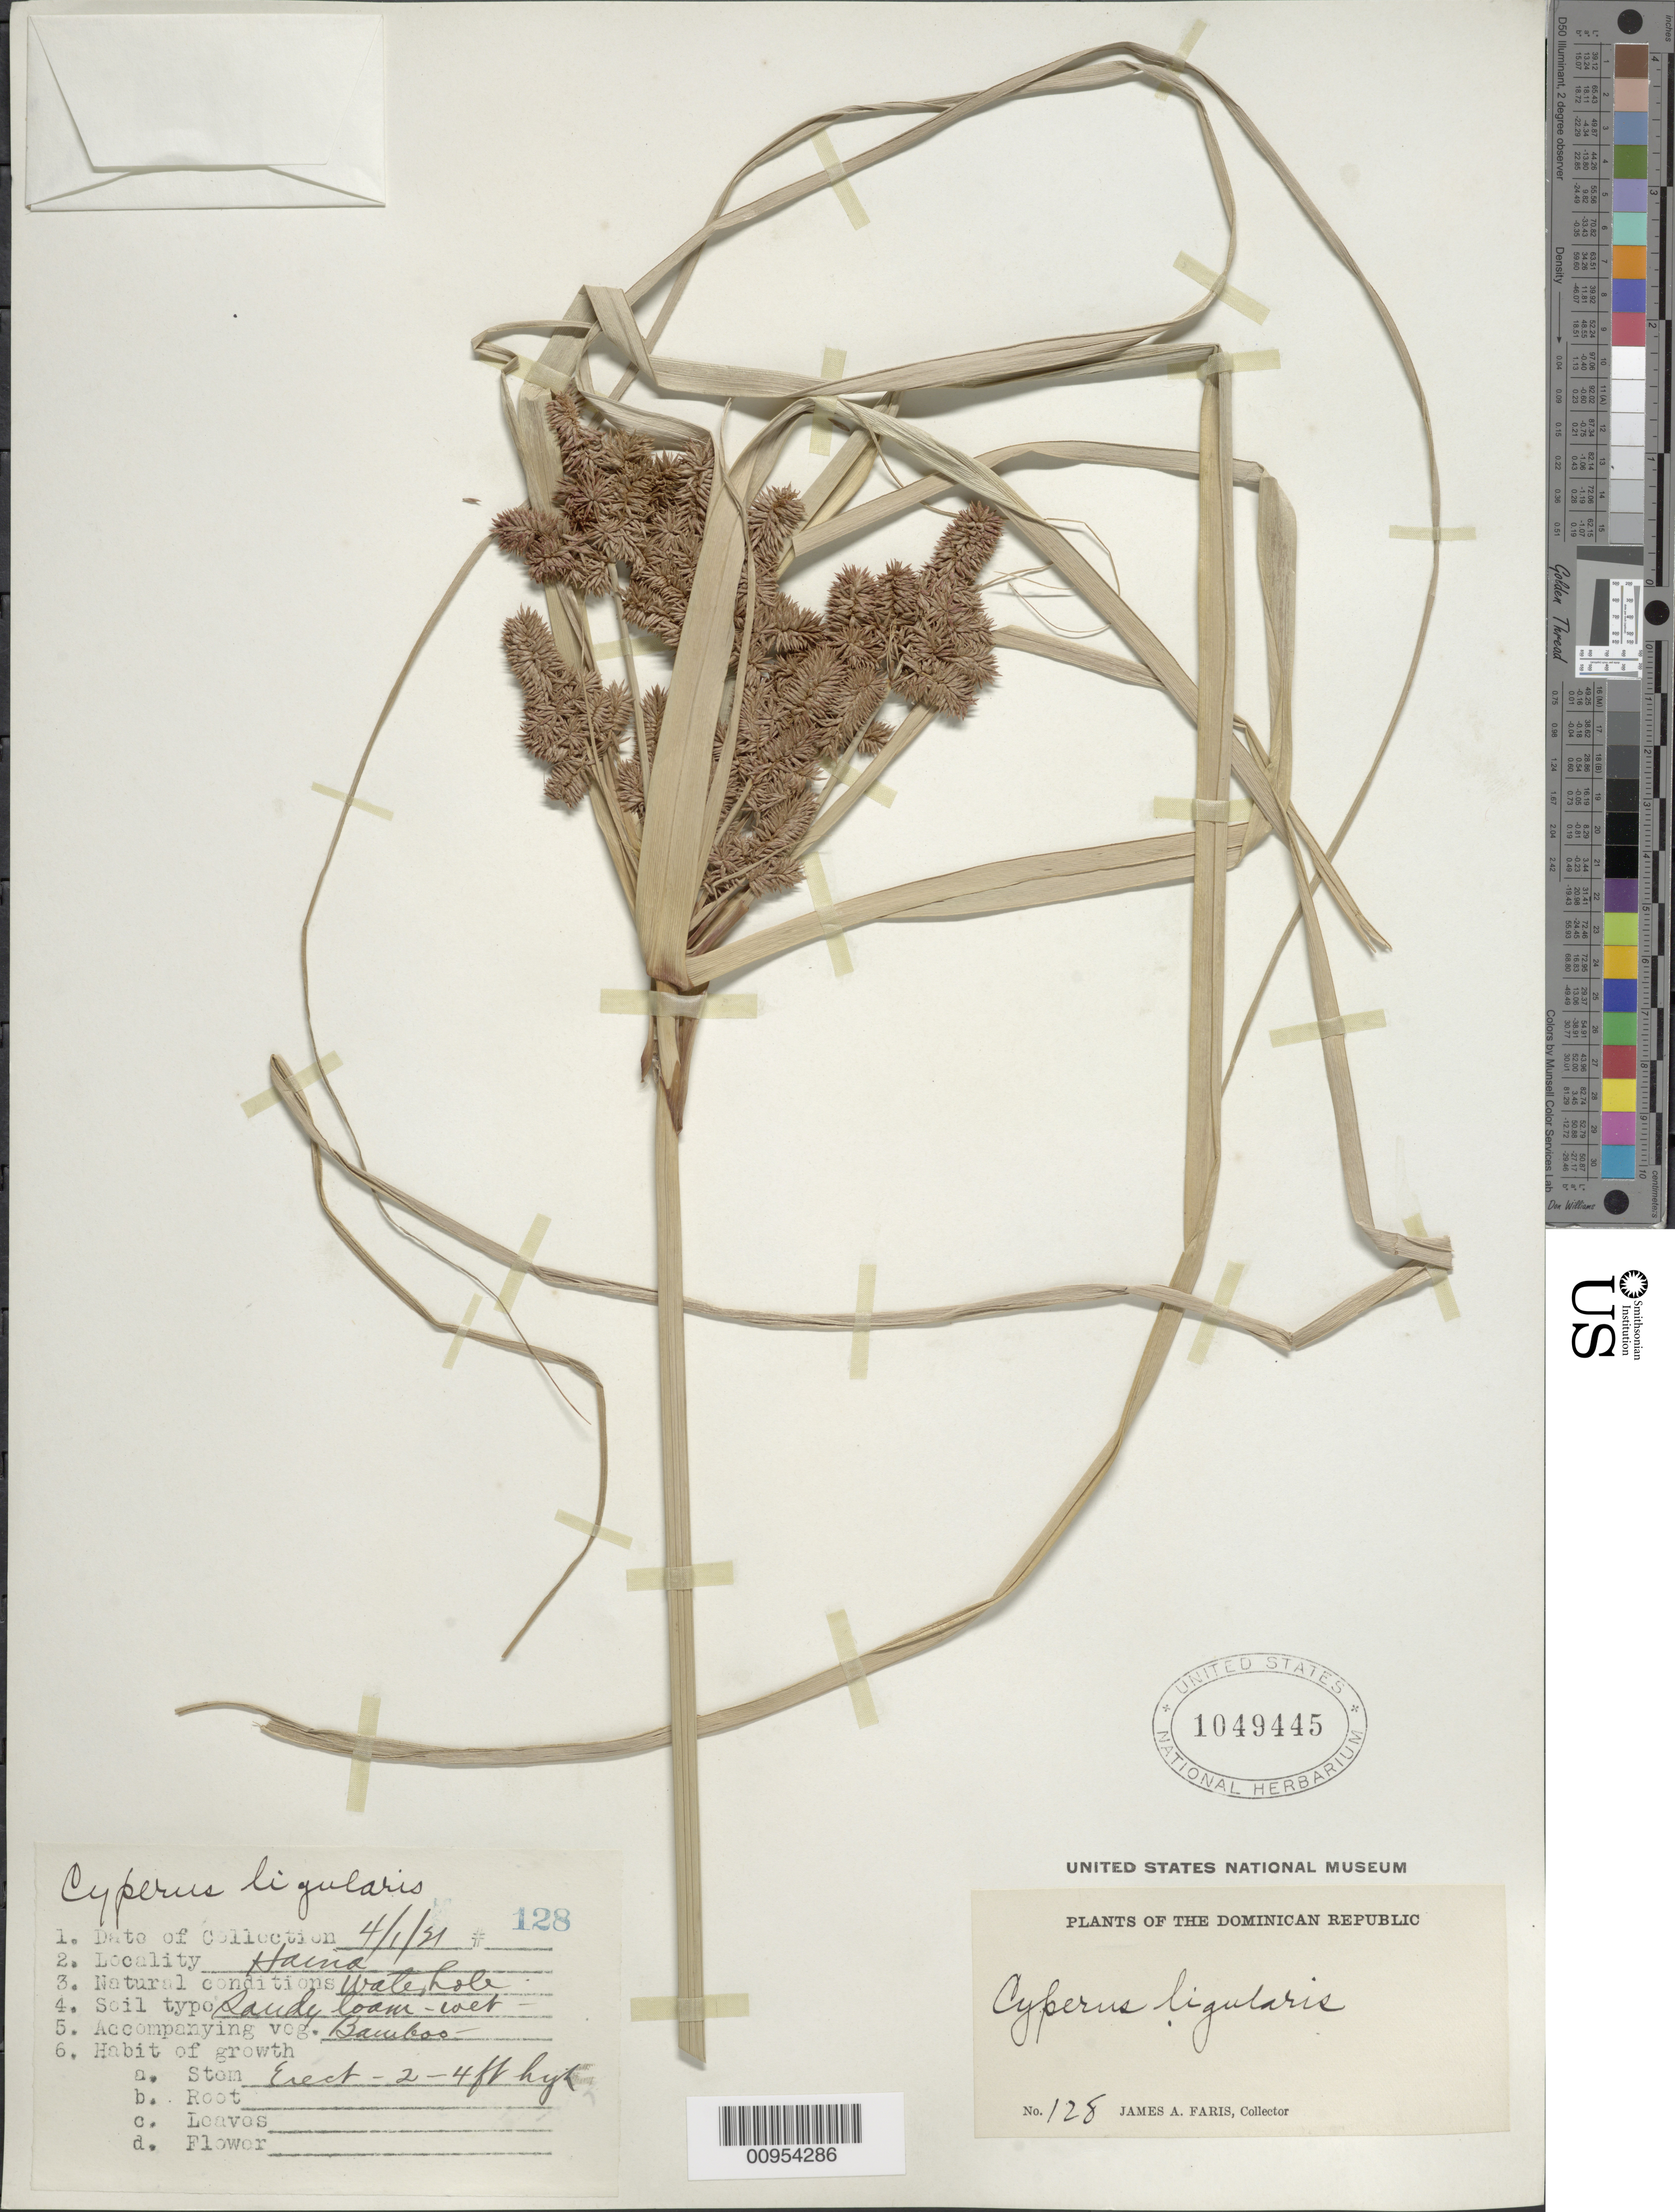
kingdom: Plantae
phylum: Tracheophyta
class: Liliopsida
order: Poales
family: Cyperaceae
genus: Cyperus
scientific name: Cyperus ligularis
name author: L.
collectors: J. Faris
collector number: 128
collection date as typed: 04 Jan 1921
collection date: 1921-01-04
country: Dominican Republic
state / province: San Cristóbal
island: Hispaniola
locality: Haina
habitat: Waterhole, sandy loam, wet with accompanying vegetation of Bamboo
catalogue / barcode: US 1049445